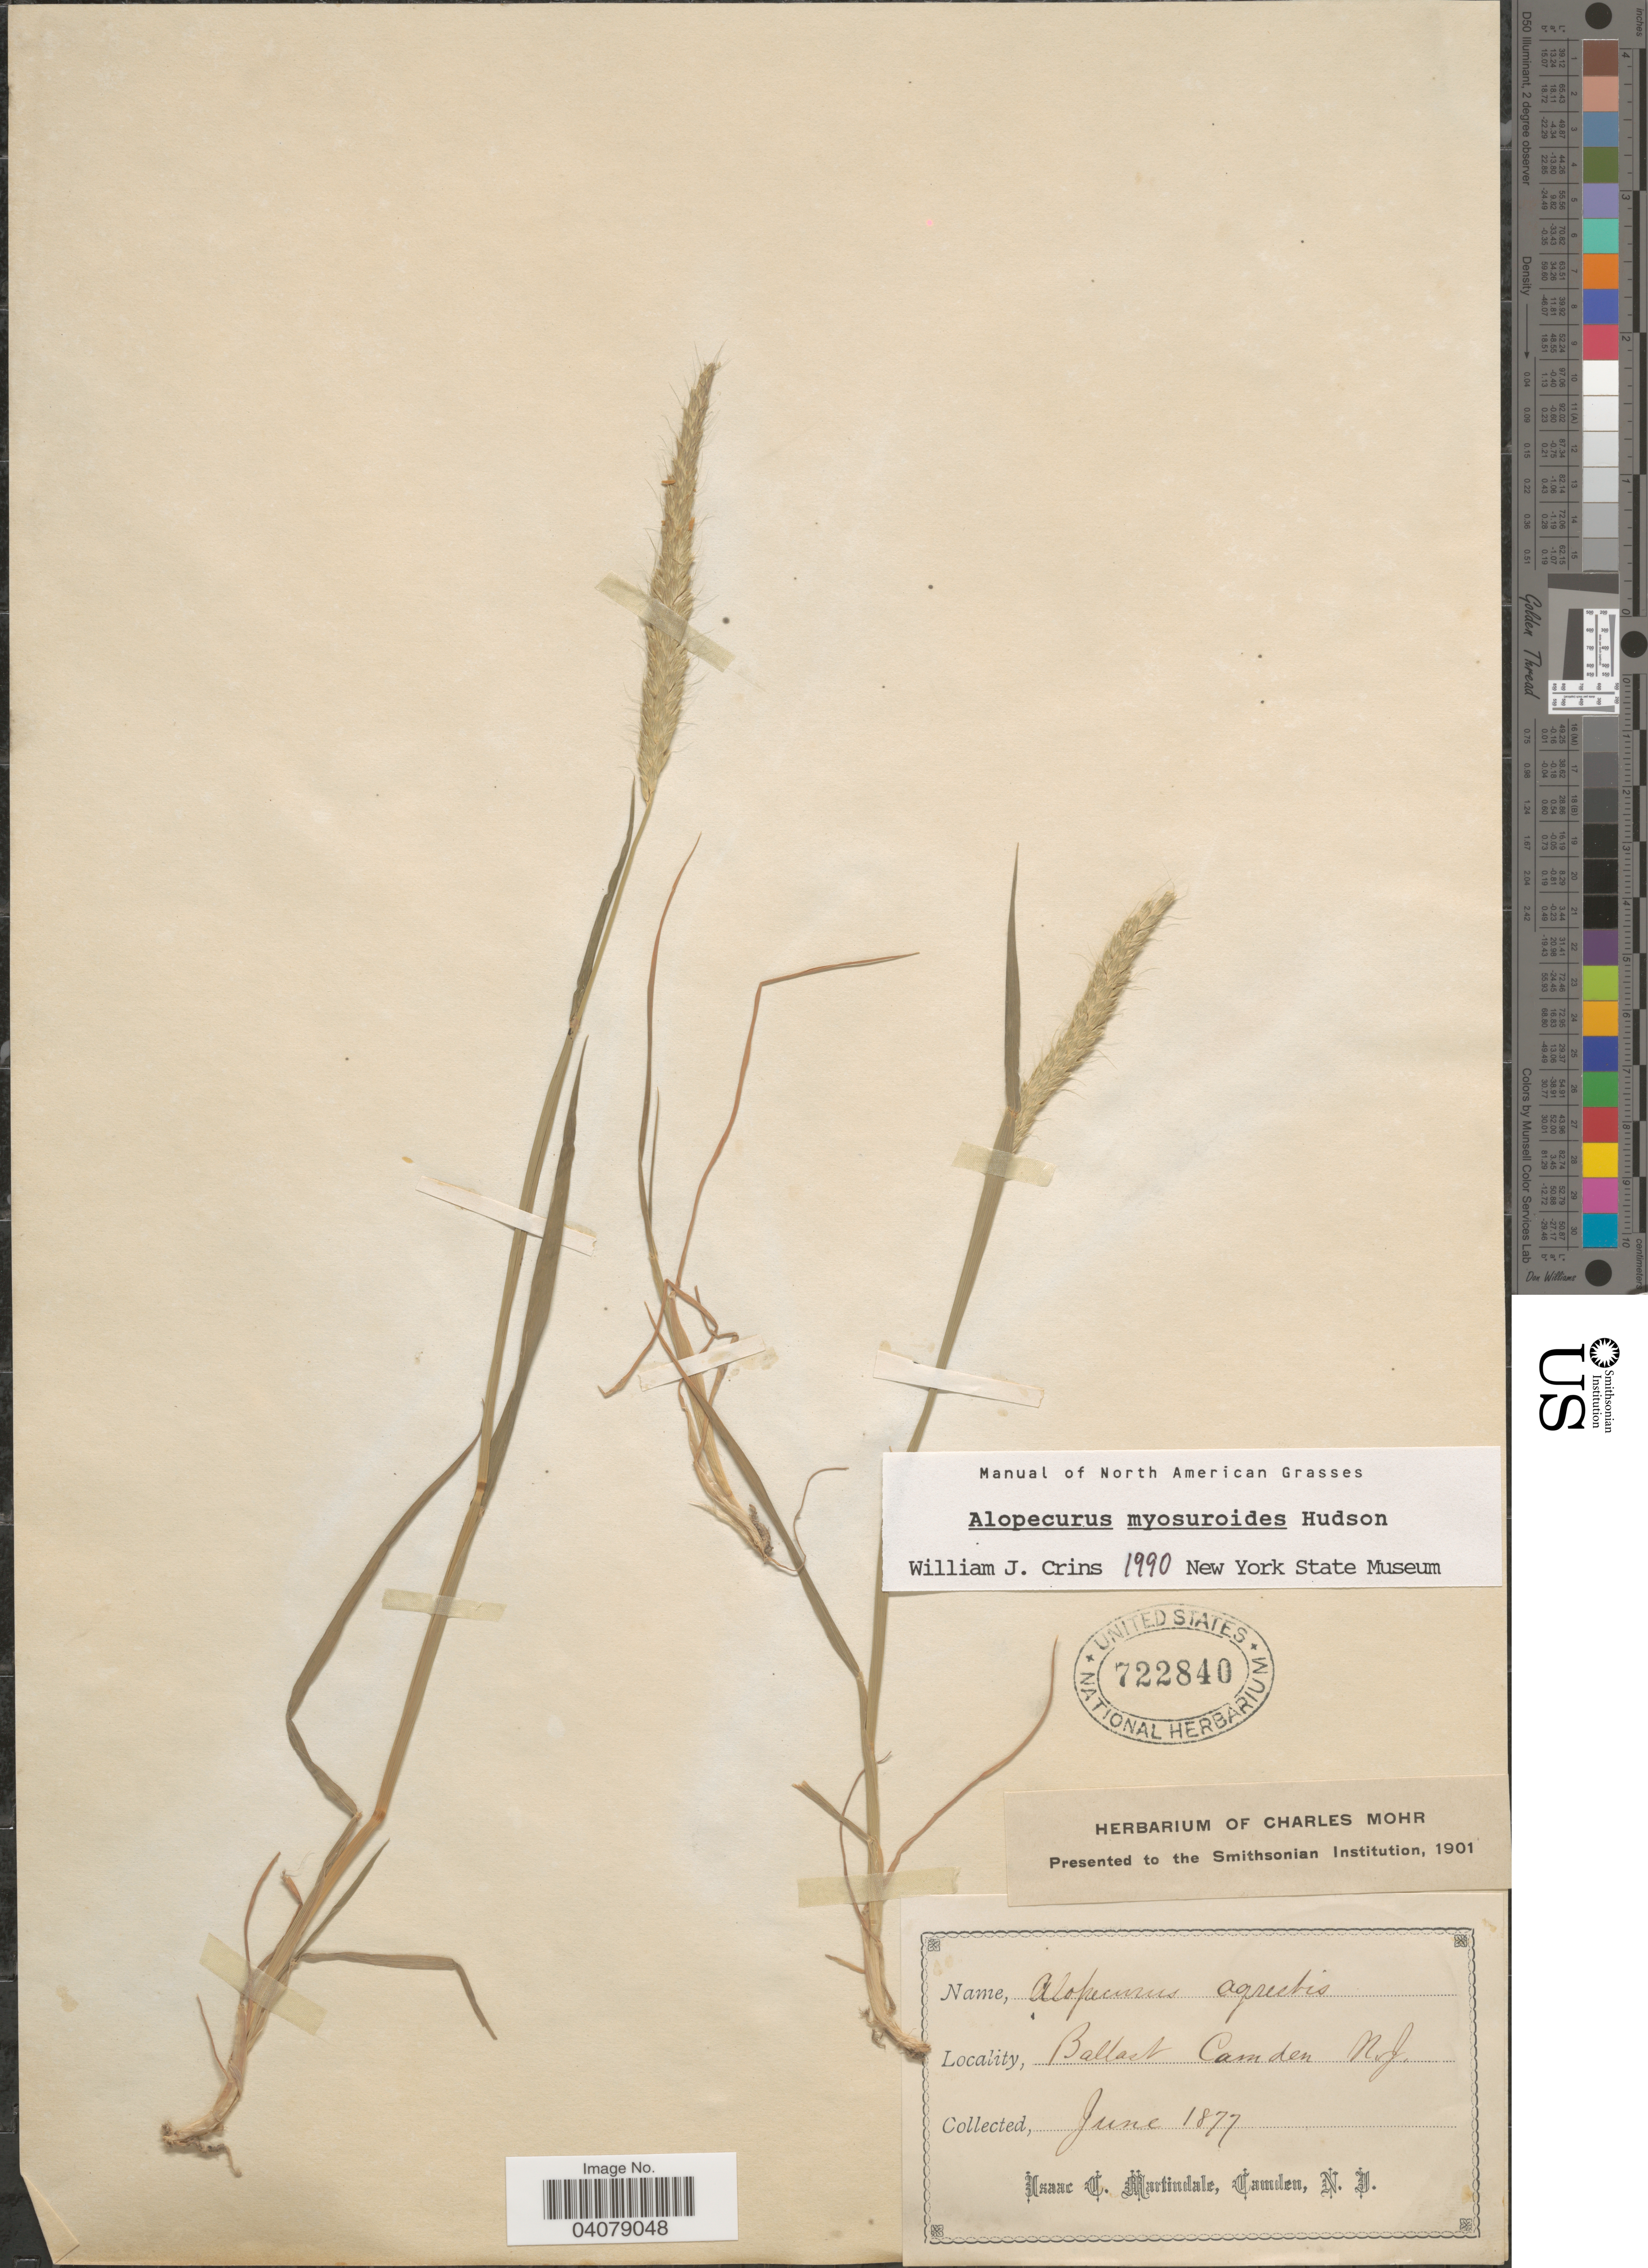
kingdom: Plantae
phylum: Tracheophyta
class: Liliopsida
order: Poales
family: Poaceae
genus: Alopecurus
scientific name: Alopecurus myosuroides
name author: Huds.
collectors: I. C. Martindale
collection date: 1877-06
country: United States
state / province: New Jersey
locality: Ballast. Camden.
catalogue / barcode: US 722840